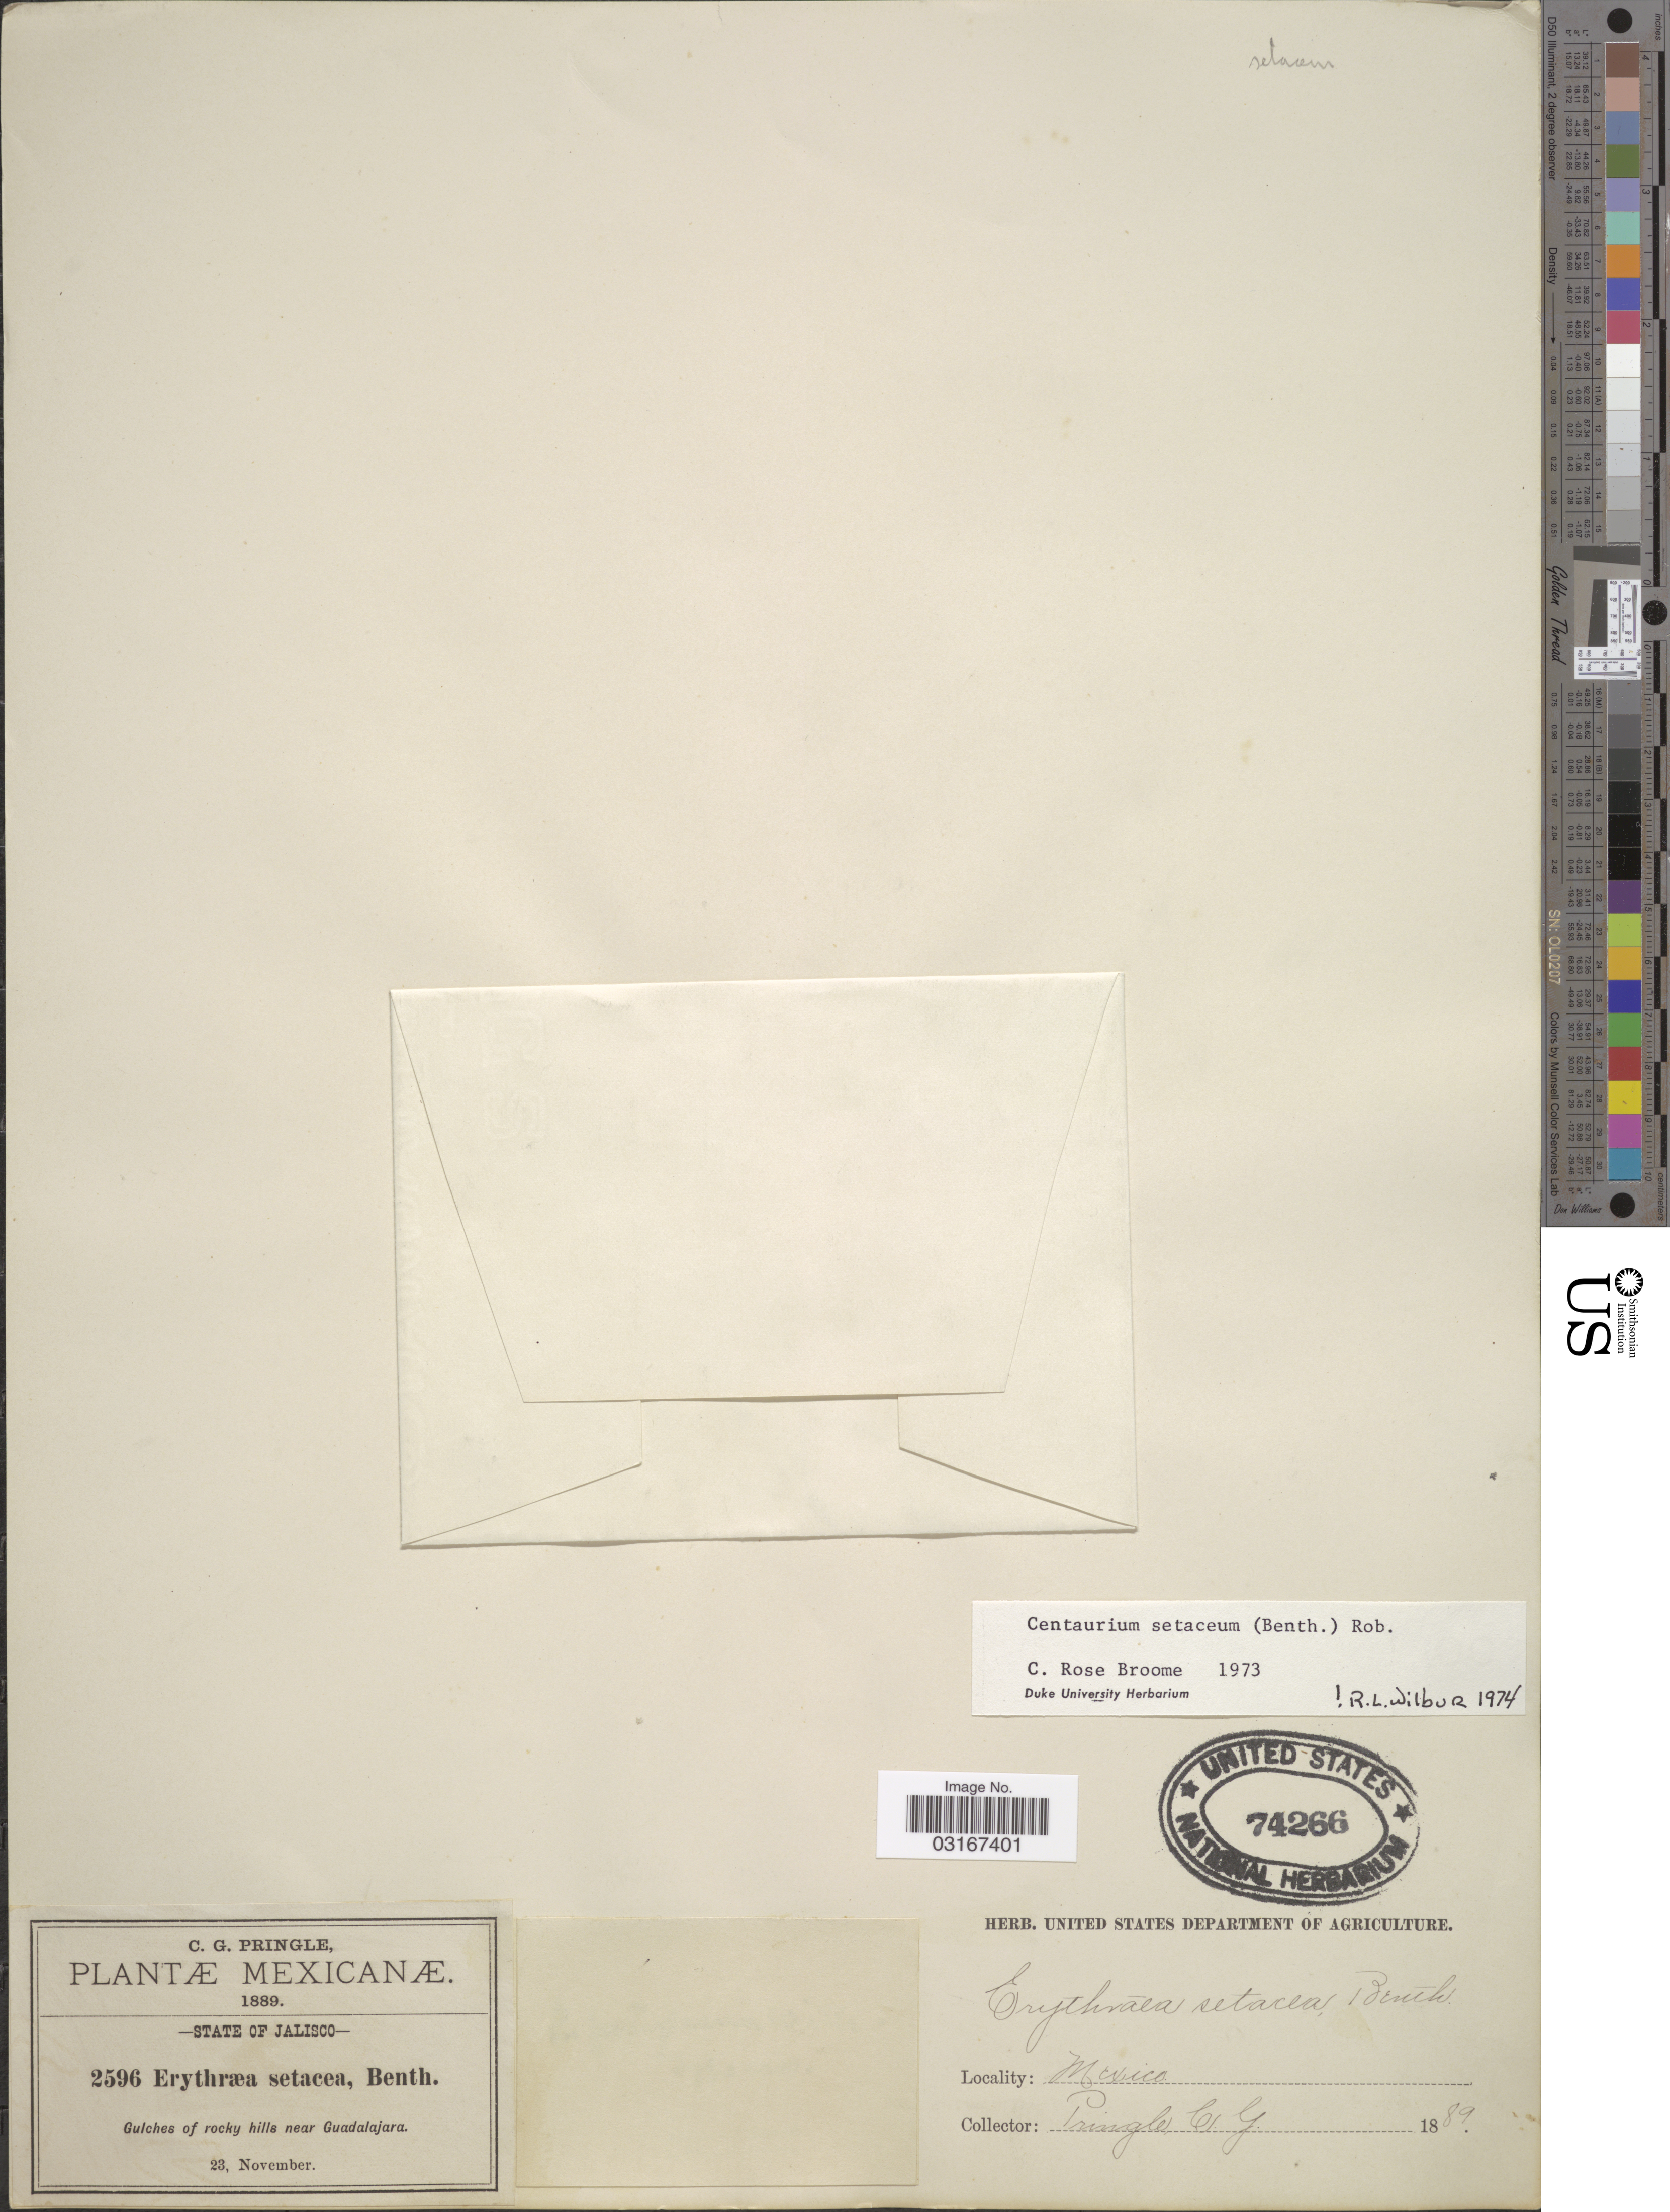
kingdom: Plantae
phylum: Tracheophyta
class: Magnoliopsida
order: Gentianales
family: Gentianaceae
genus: Centaurium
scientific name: Centaurium setaceum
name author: (Benth.) B.L. Rob.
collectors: C. G. Pringle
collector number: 2596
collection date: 1889-11-23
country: Mexico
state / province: Jalisco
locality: Gulches of rocky hills near Guadalajara.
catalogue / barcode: US 74266